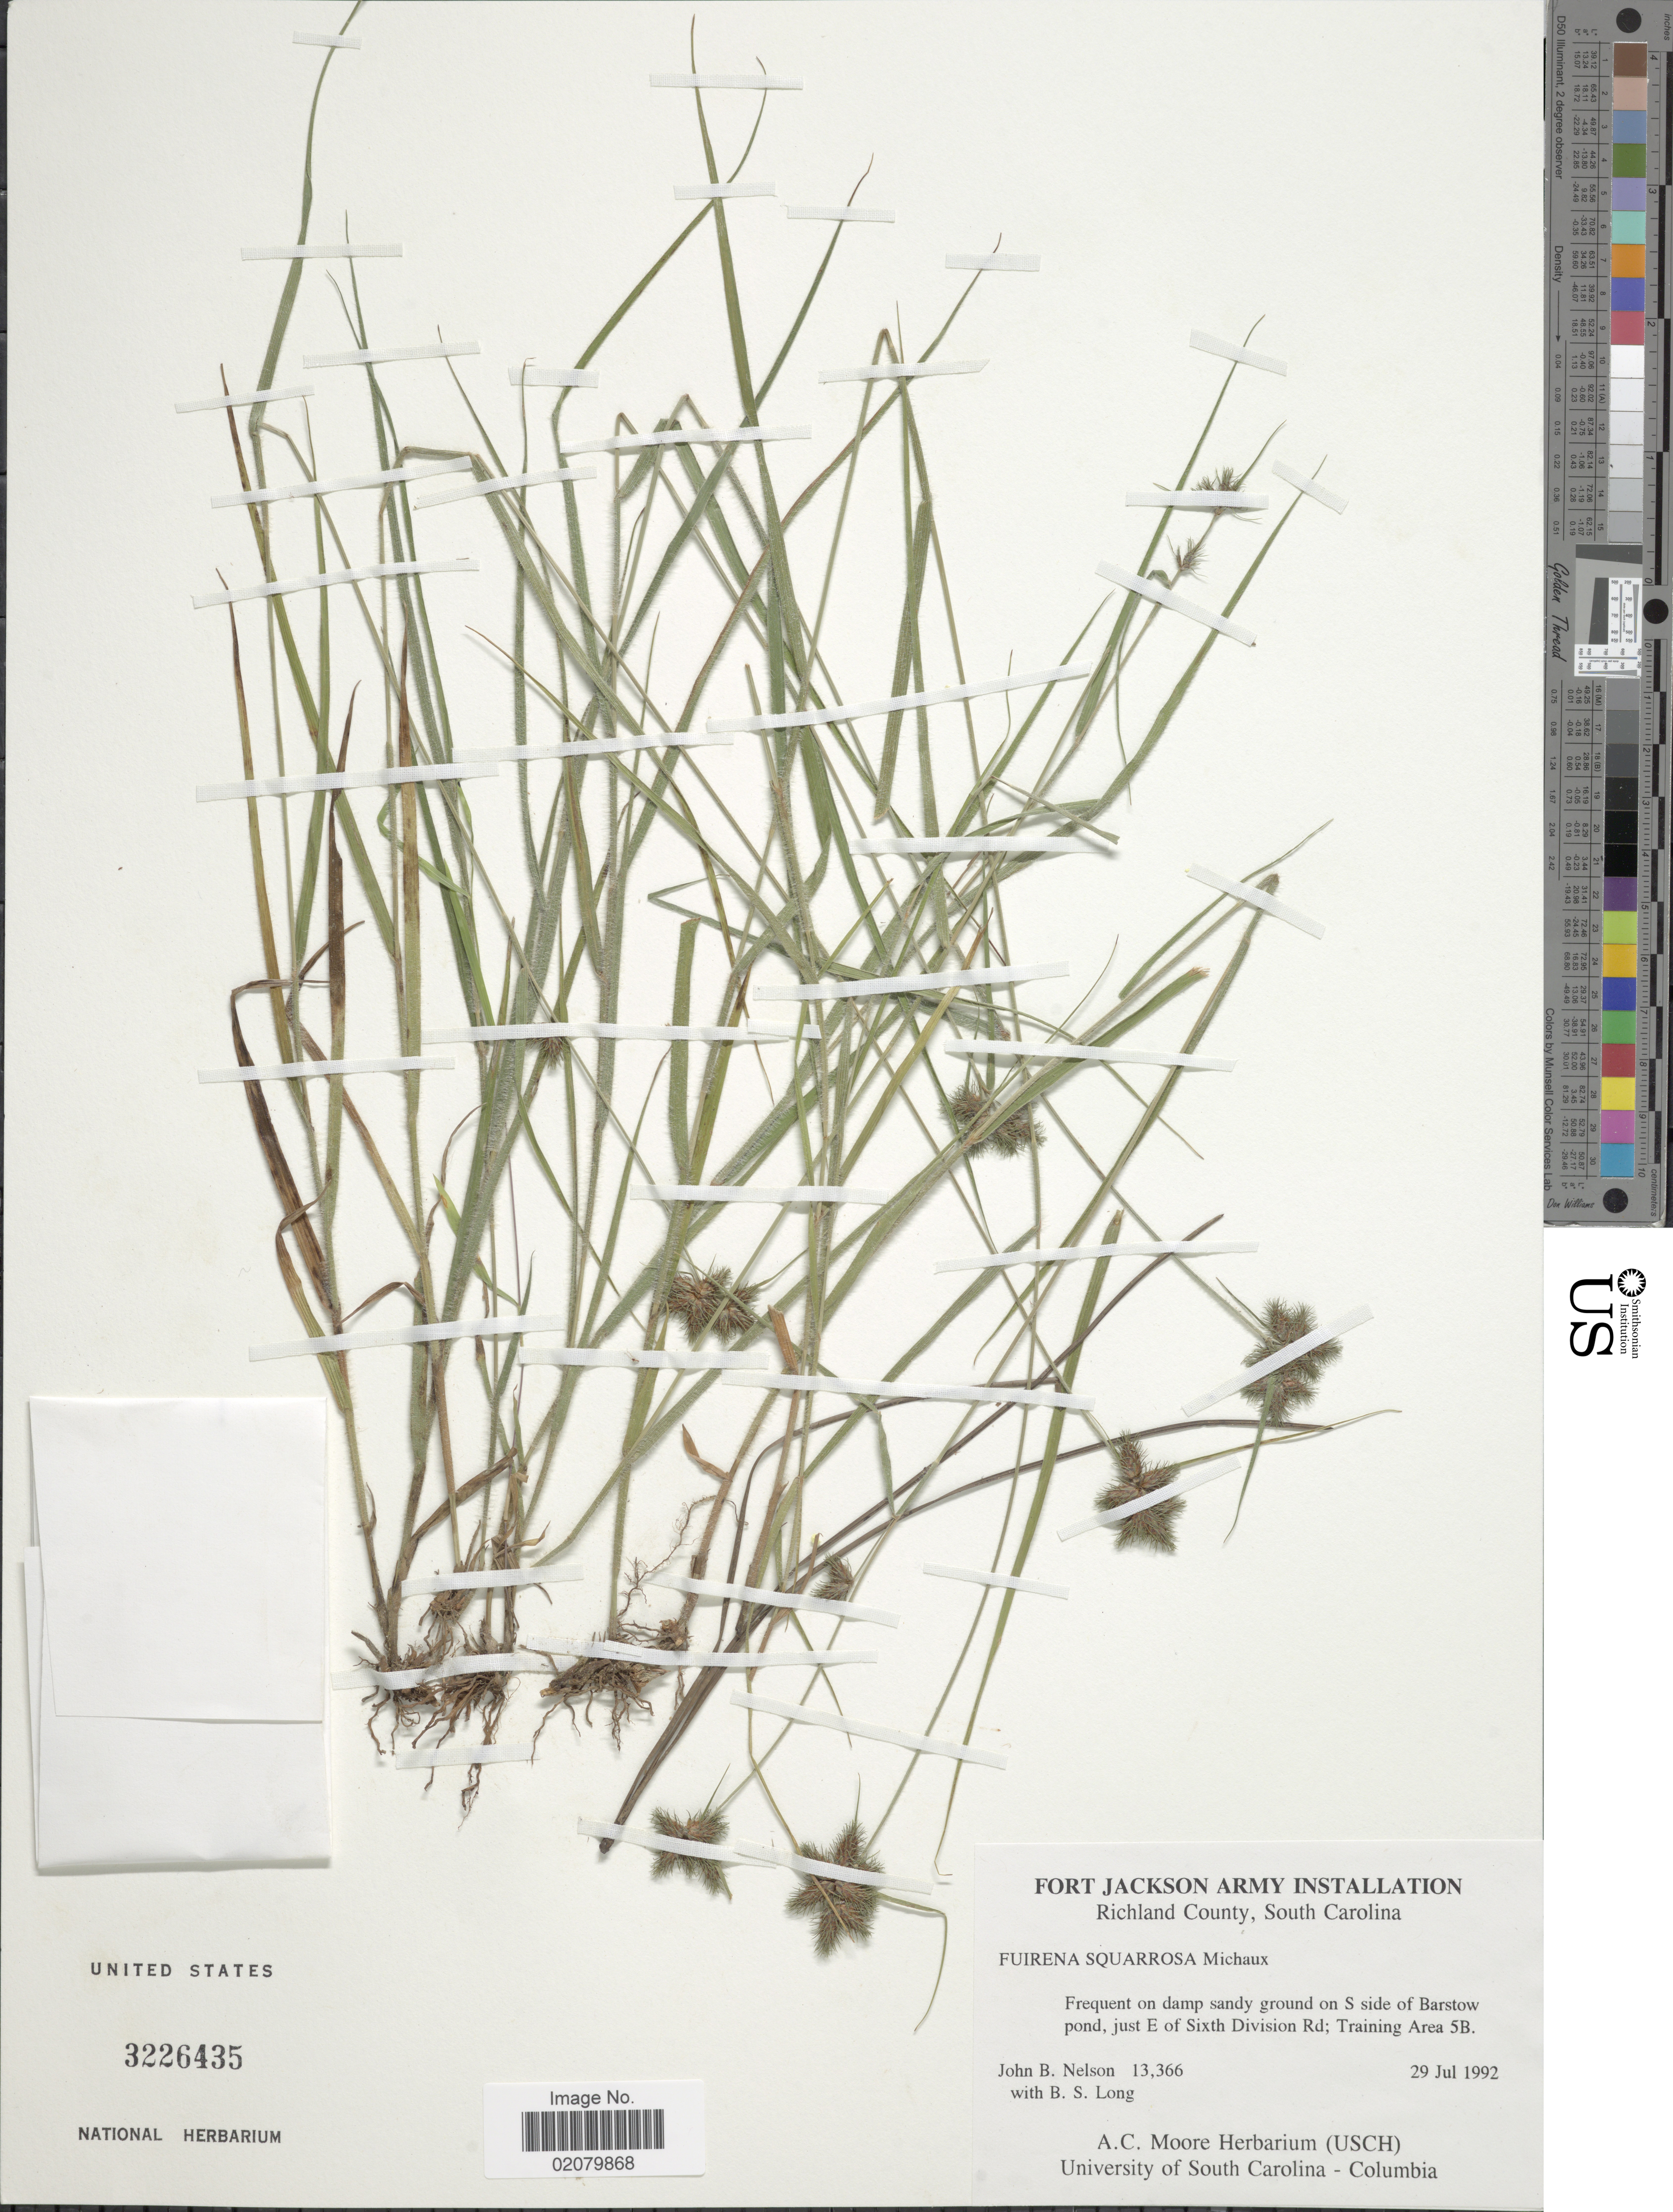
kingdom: Plantae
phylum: Tracheophyta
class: Liliopsida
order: Poales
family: Cyperaceae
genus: Fuirena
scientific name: Fuirena squarrosa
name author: Michx.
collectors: J. B. Nelson & B. Long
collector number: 13366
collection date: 1992-07-29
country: United States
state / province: South Carolina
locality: Richland County, on S side of Barstow pond, just E of Sixth Division Rd. Training Area 5B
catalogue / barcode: US 3226435